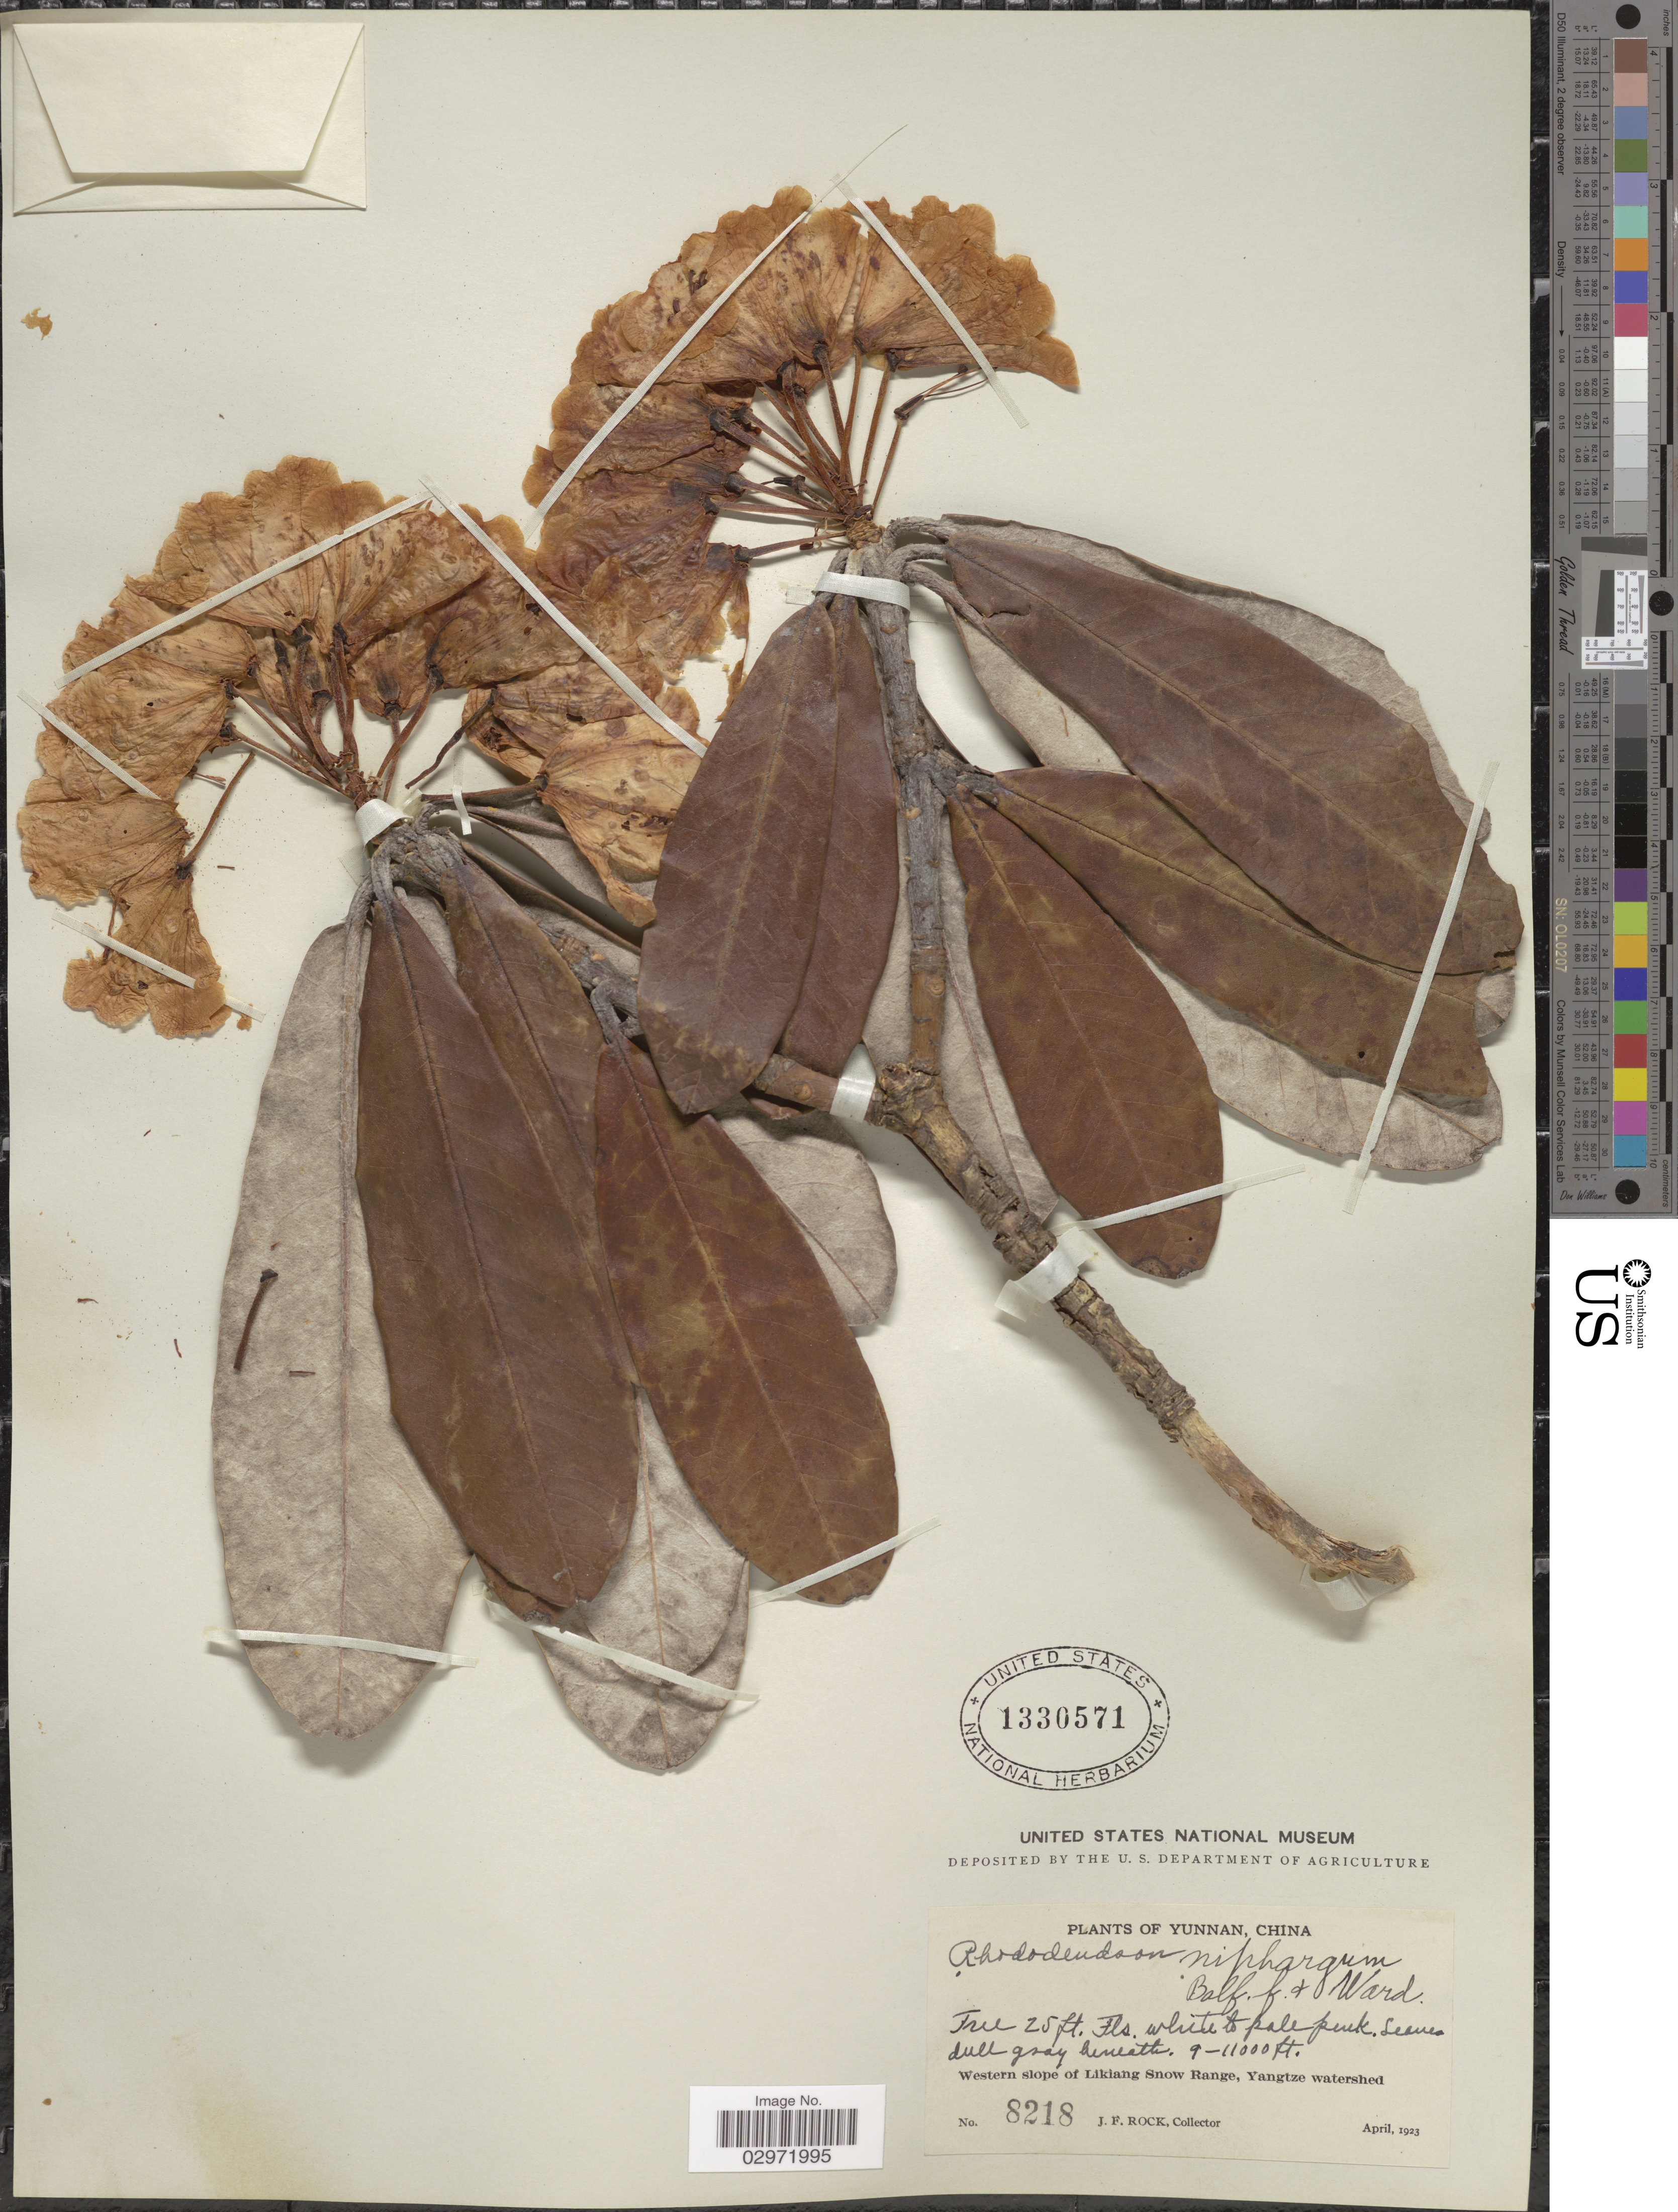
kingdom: Plantae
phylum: Tracheophyta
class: Magnoliopsida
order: Ericales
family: Ericaceae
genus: Rhododendron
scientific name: Rhododendron niphargum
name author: Balf. f. & Kingdon-Ward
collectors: J. Rock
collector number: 8218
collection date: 1923-04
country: China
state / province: Yunnan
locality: Western slope of Likiang Snow Range, Yangtze watershed.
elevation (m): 2743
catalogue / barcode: US 1330571